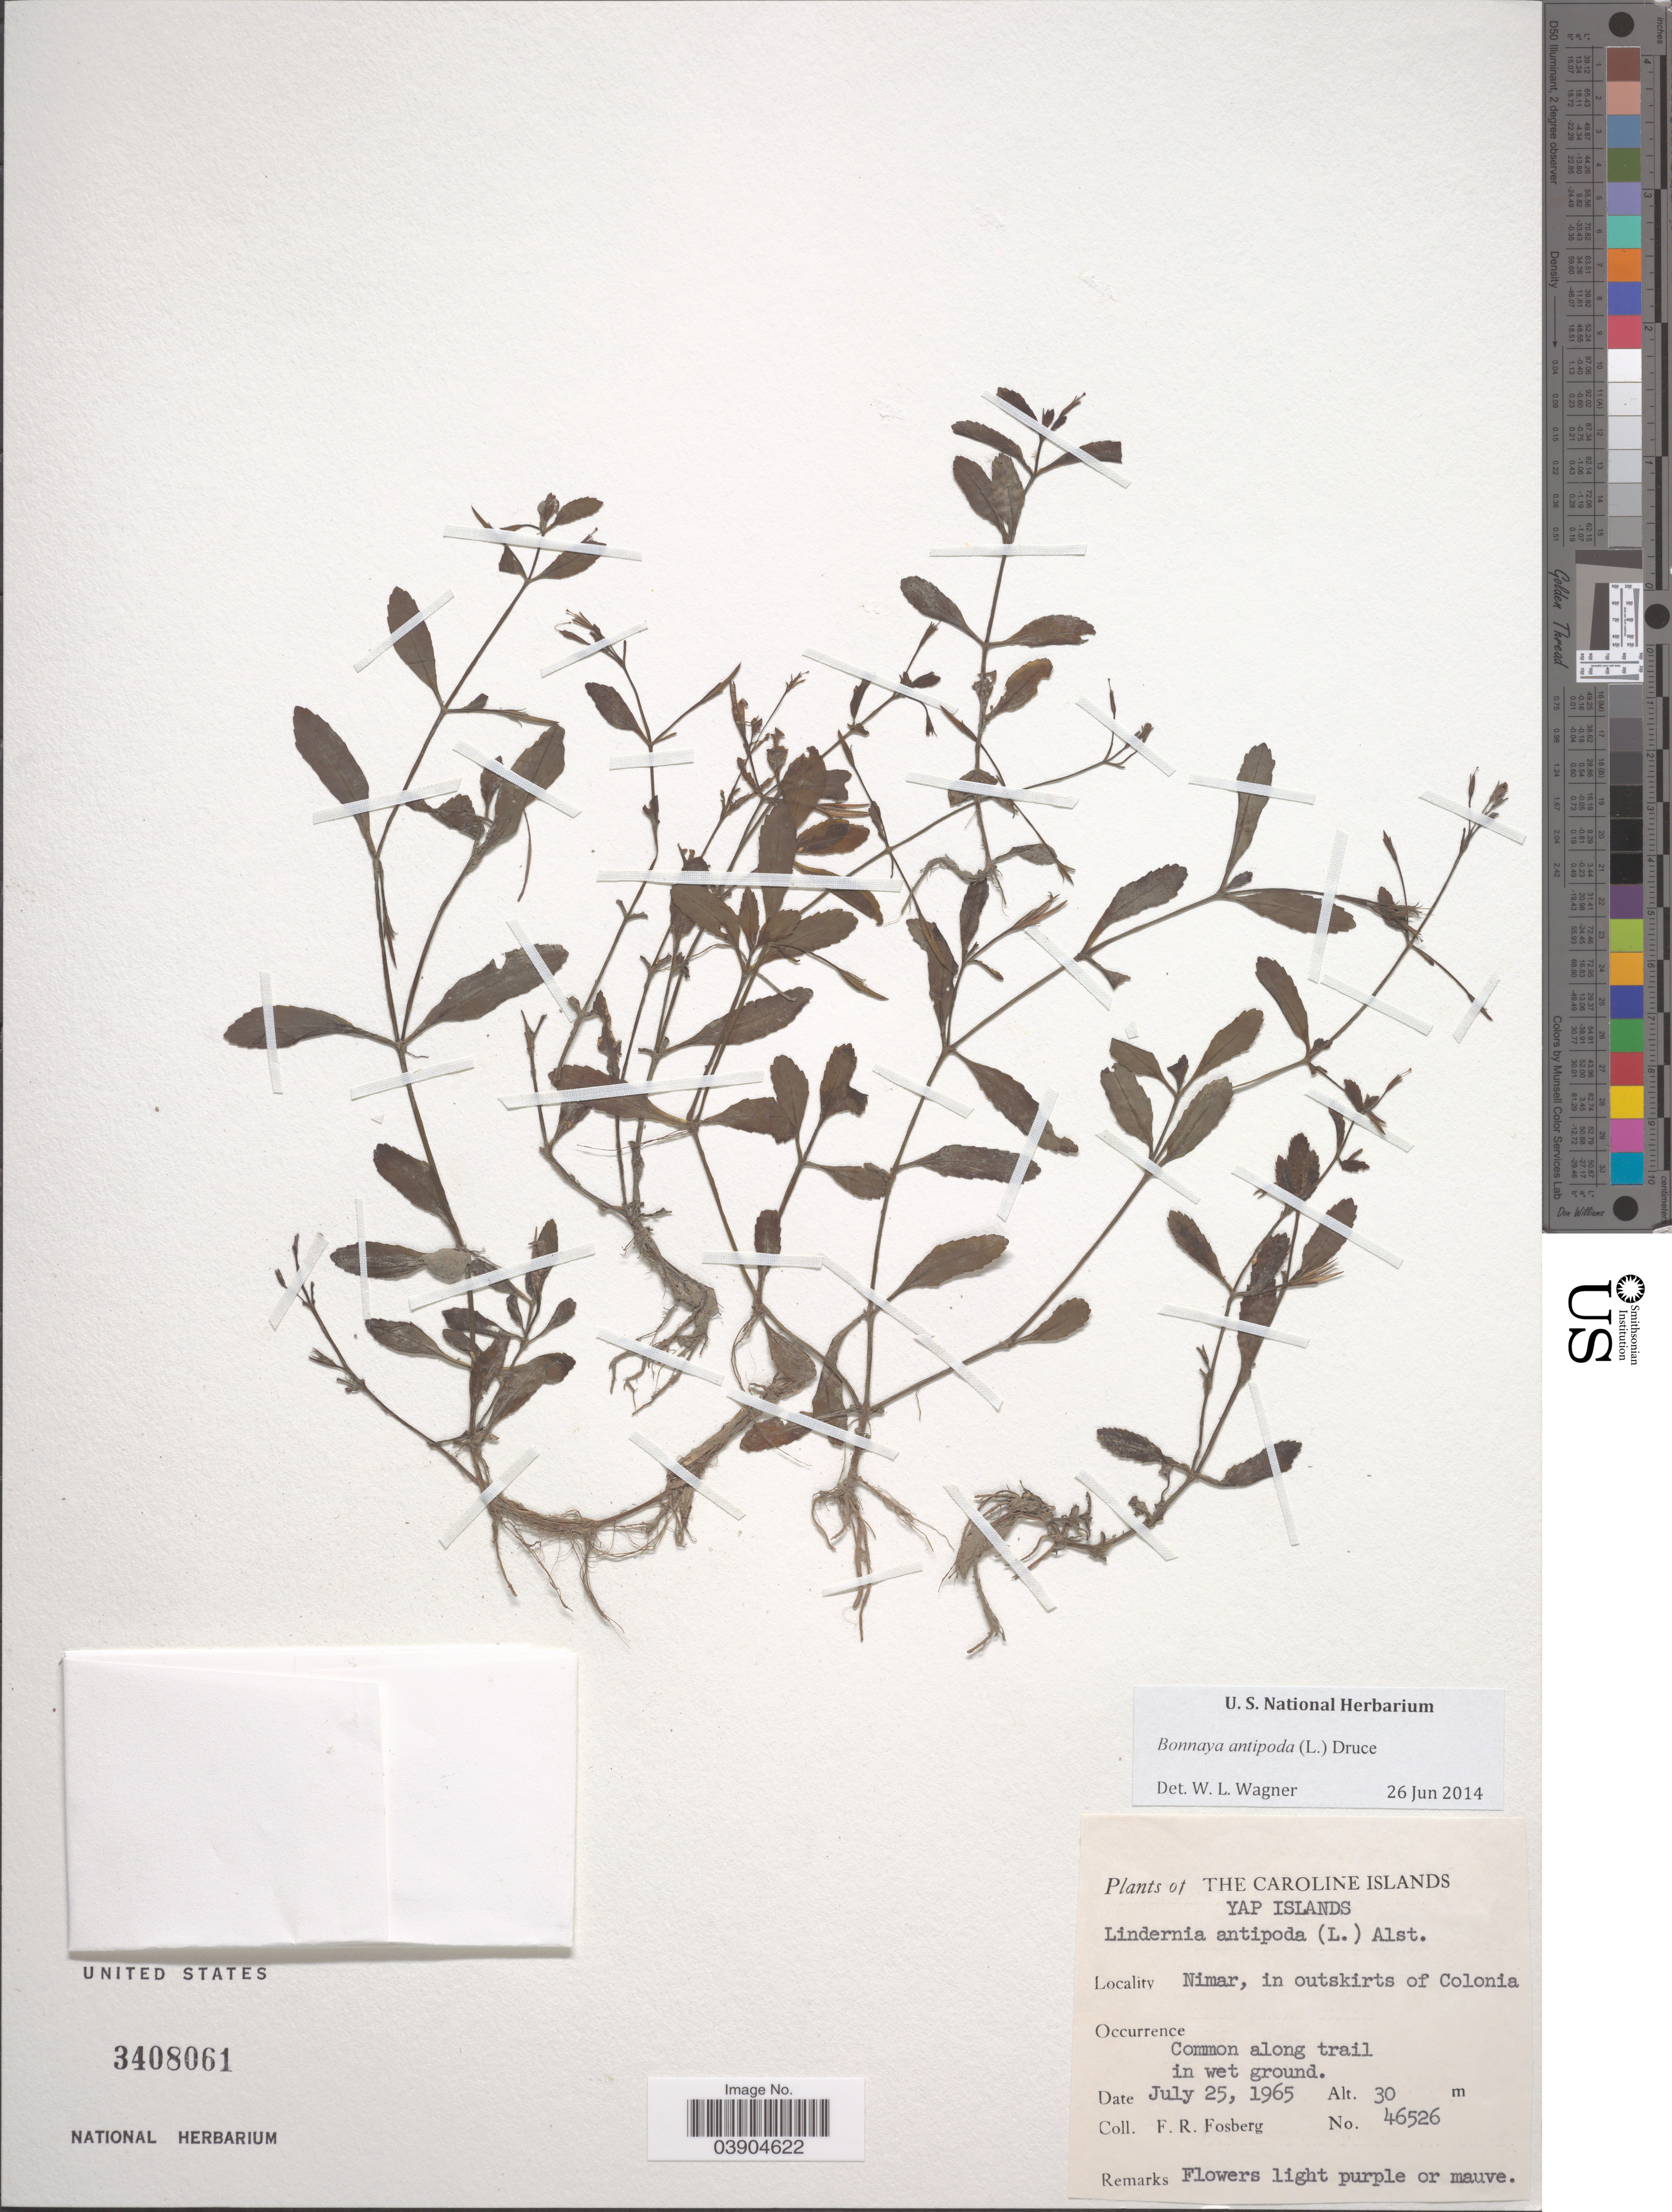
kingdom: Plantae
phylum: Tracheophyta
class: Magnoliopsida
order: Lamiales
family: Linderniaceae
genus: Lindernia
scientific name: Lindernia antipoda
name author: (L.) Alston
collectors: F. R. Fosberg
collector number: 46526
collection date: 1965-07-25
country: Micronesia, Federated States of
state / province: Yap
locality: The Caroline Islands. Yap Islands. Nimar, in outskirts of Colonia.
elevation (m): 30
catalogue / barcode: US 3408061